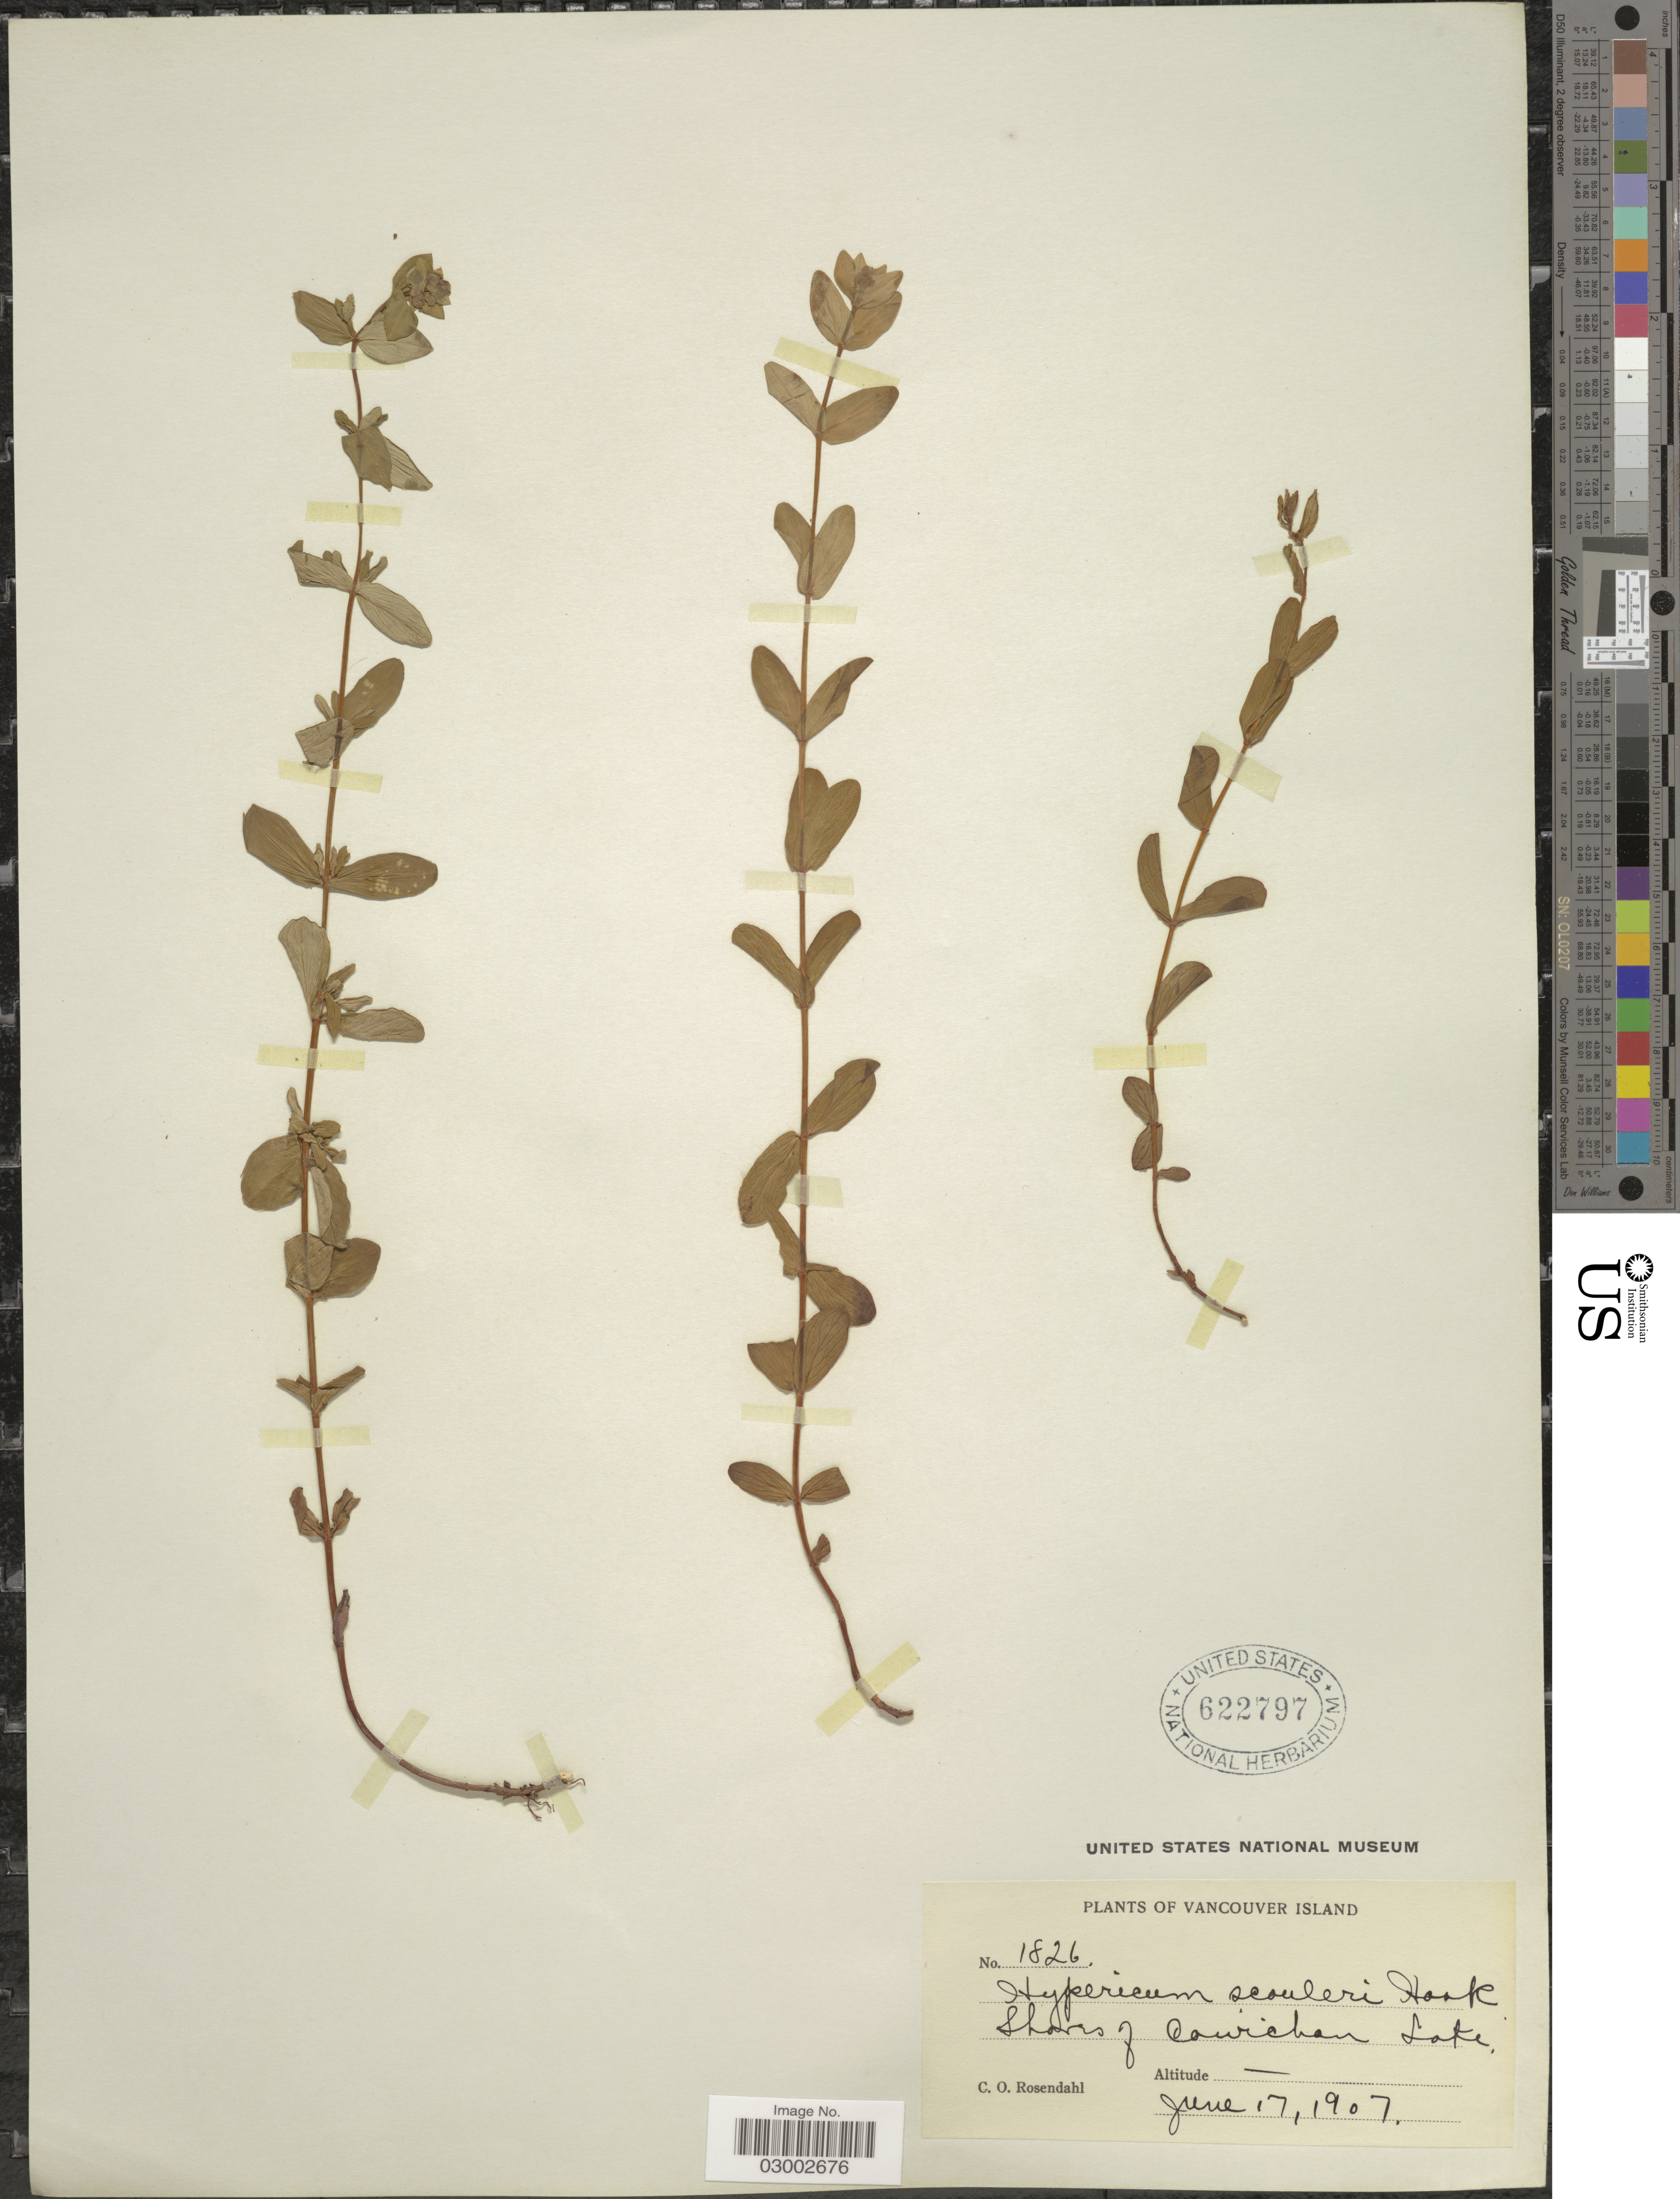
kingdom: Plantae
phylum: Tracheophyta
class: Magnoliopsida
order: Malpighiales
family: Hypericaceae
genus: Hypericum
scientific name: Hypericum scouleri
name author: Hook.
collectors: C. O. Rosendahl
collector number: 1826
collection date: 1907-06-17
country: Canada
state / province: British Columbia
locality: Vancouver Island. Shores of Cowichan Lake.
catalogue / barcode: US 622797